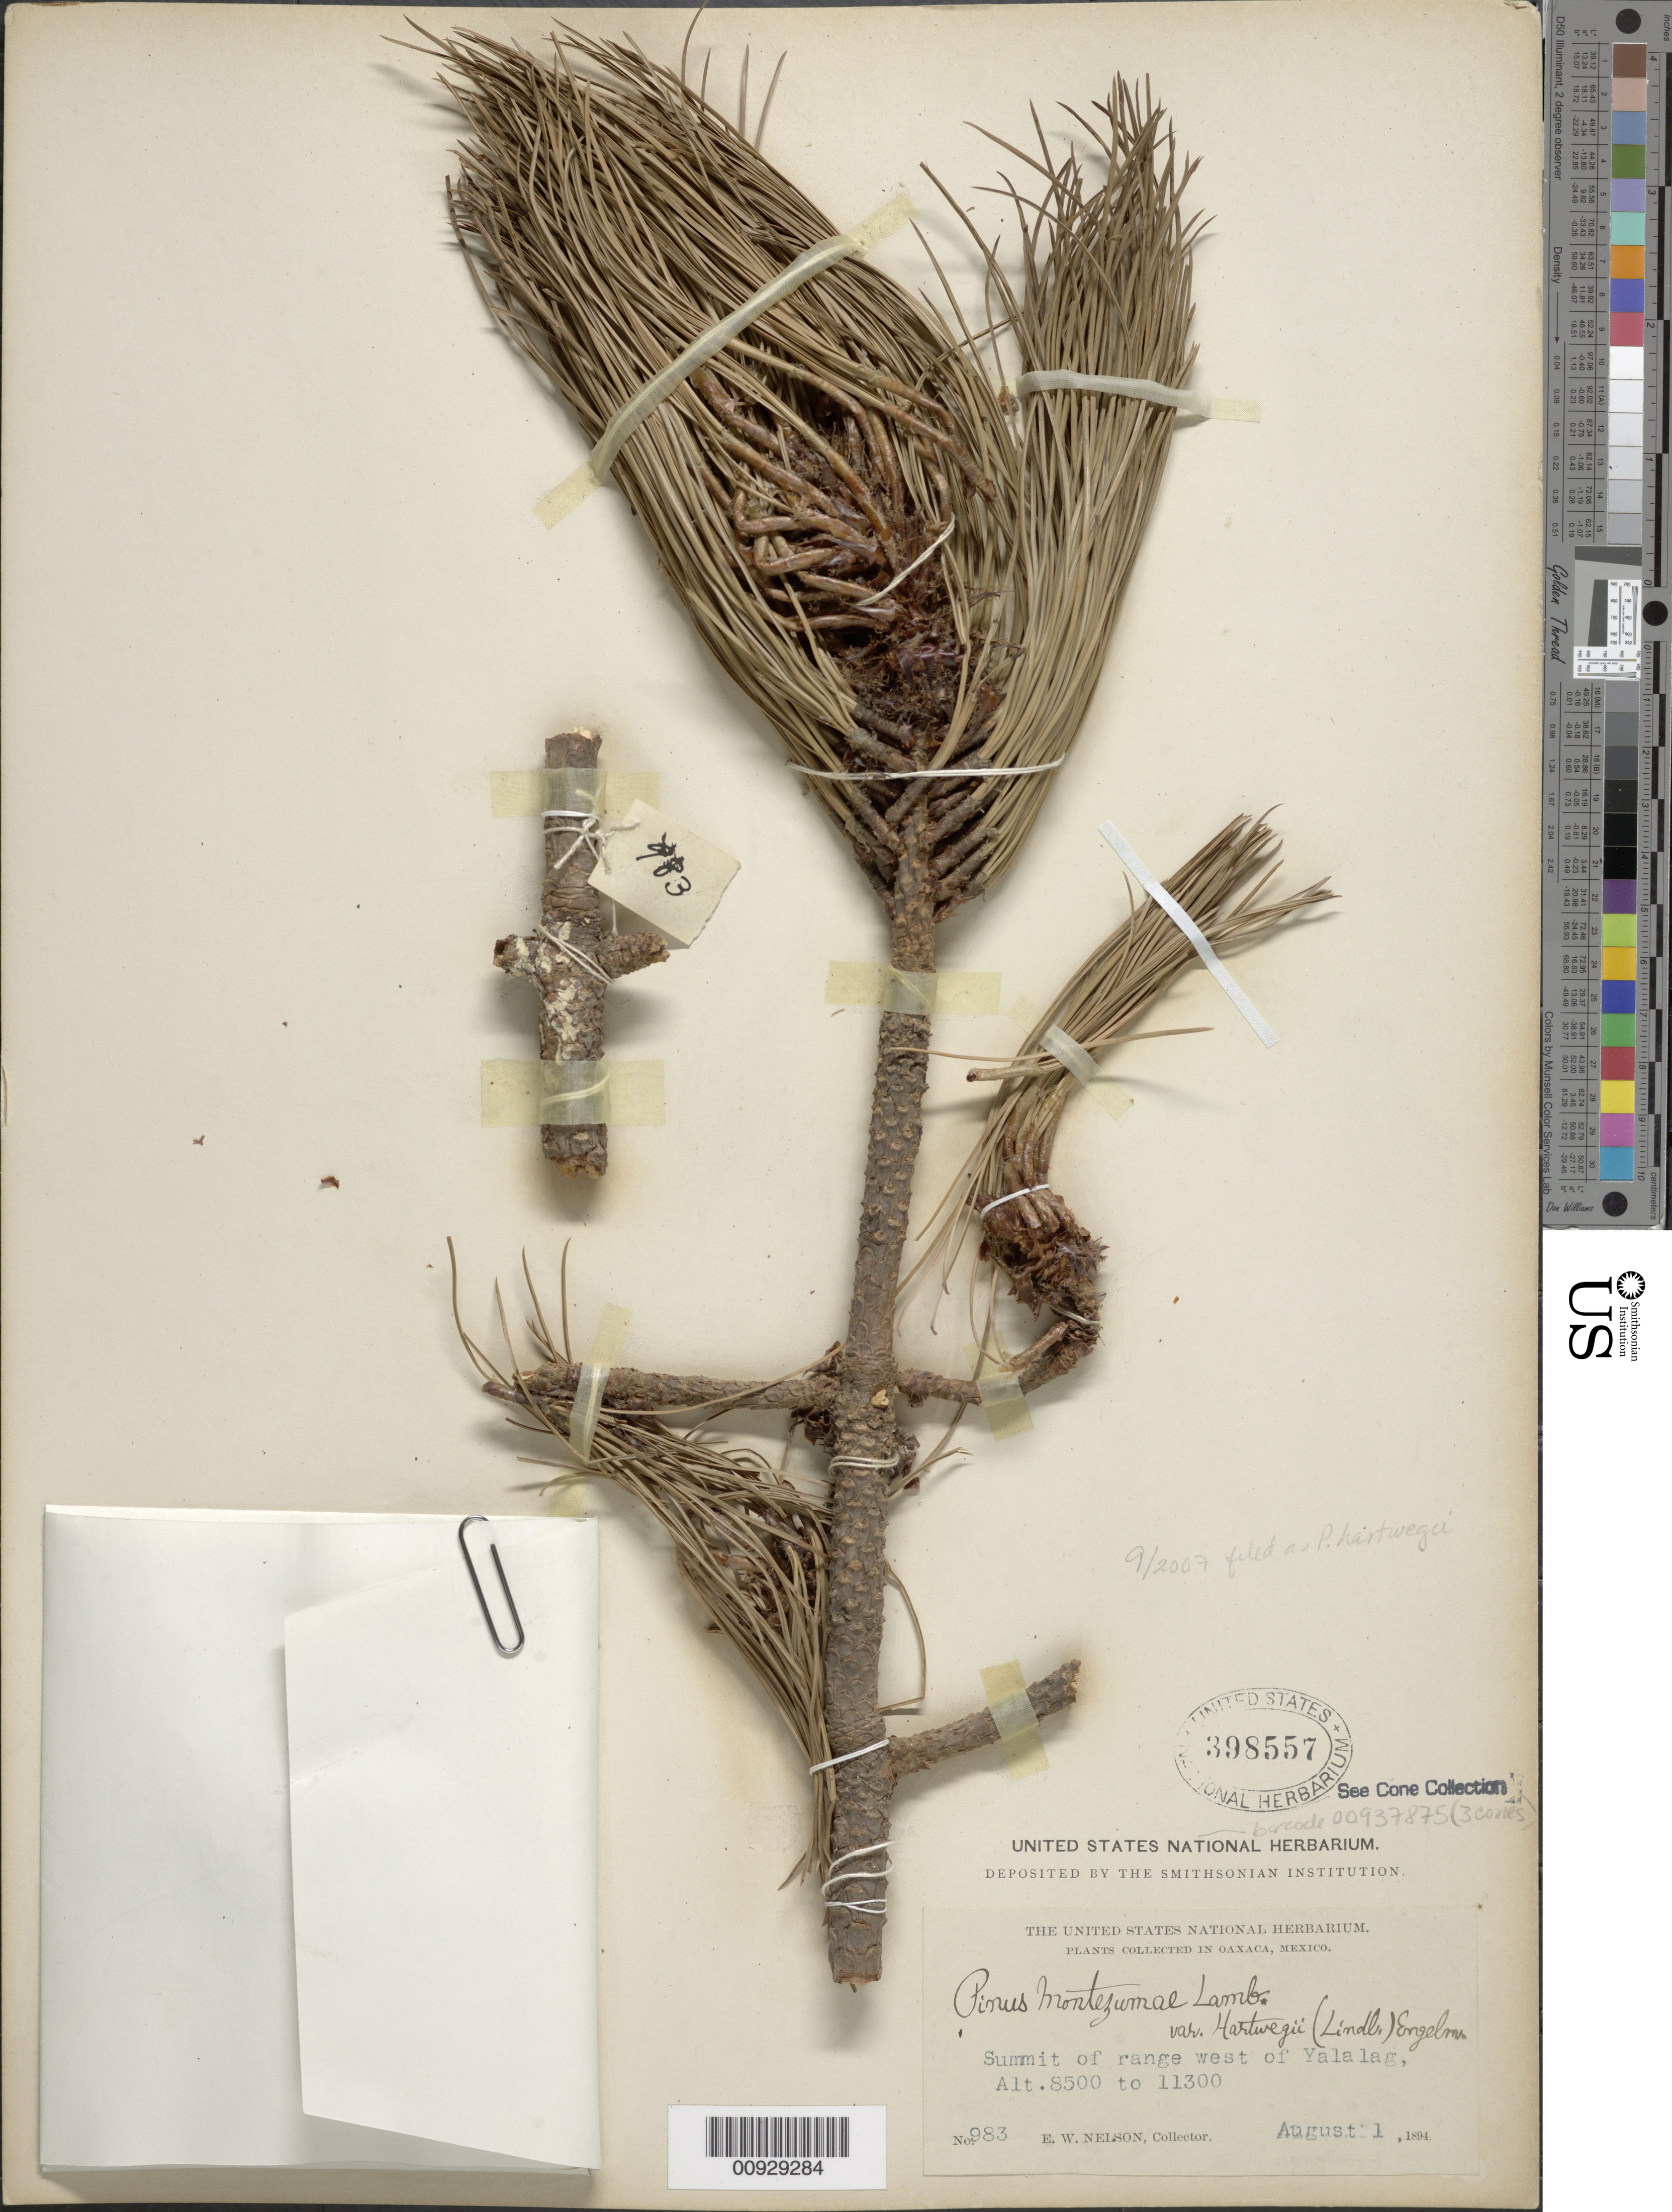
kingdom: Plantae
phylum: Tracheophyta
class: Pinopsida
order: Pinales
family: Pinaceae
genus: Pinus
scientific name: Pinus hartwegii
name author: Lindl.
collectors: E. W. Nelson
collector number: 983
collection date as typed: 01 Aug 1894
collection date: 1894-08-01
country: Mexico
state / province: Oaxaca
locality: Summit of range west of Yalalag.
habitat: Summit of range.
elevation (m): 2591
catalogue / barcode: US 398557